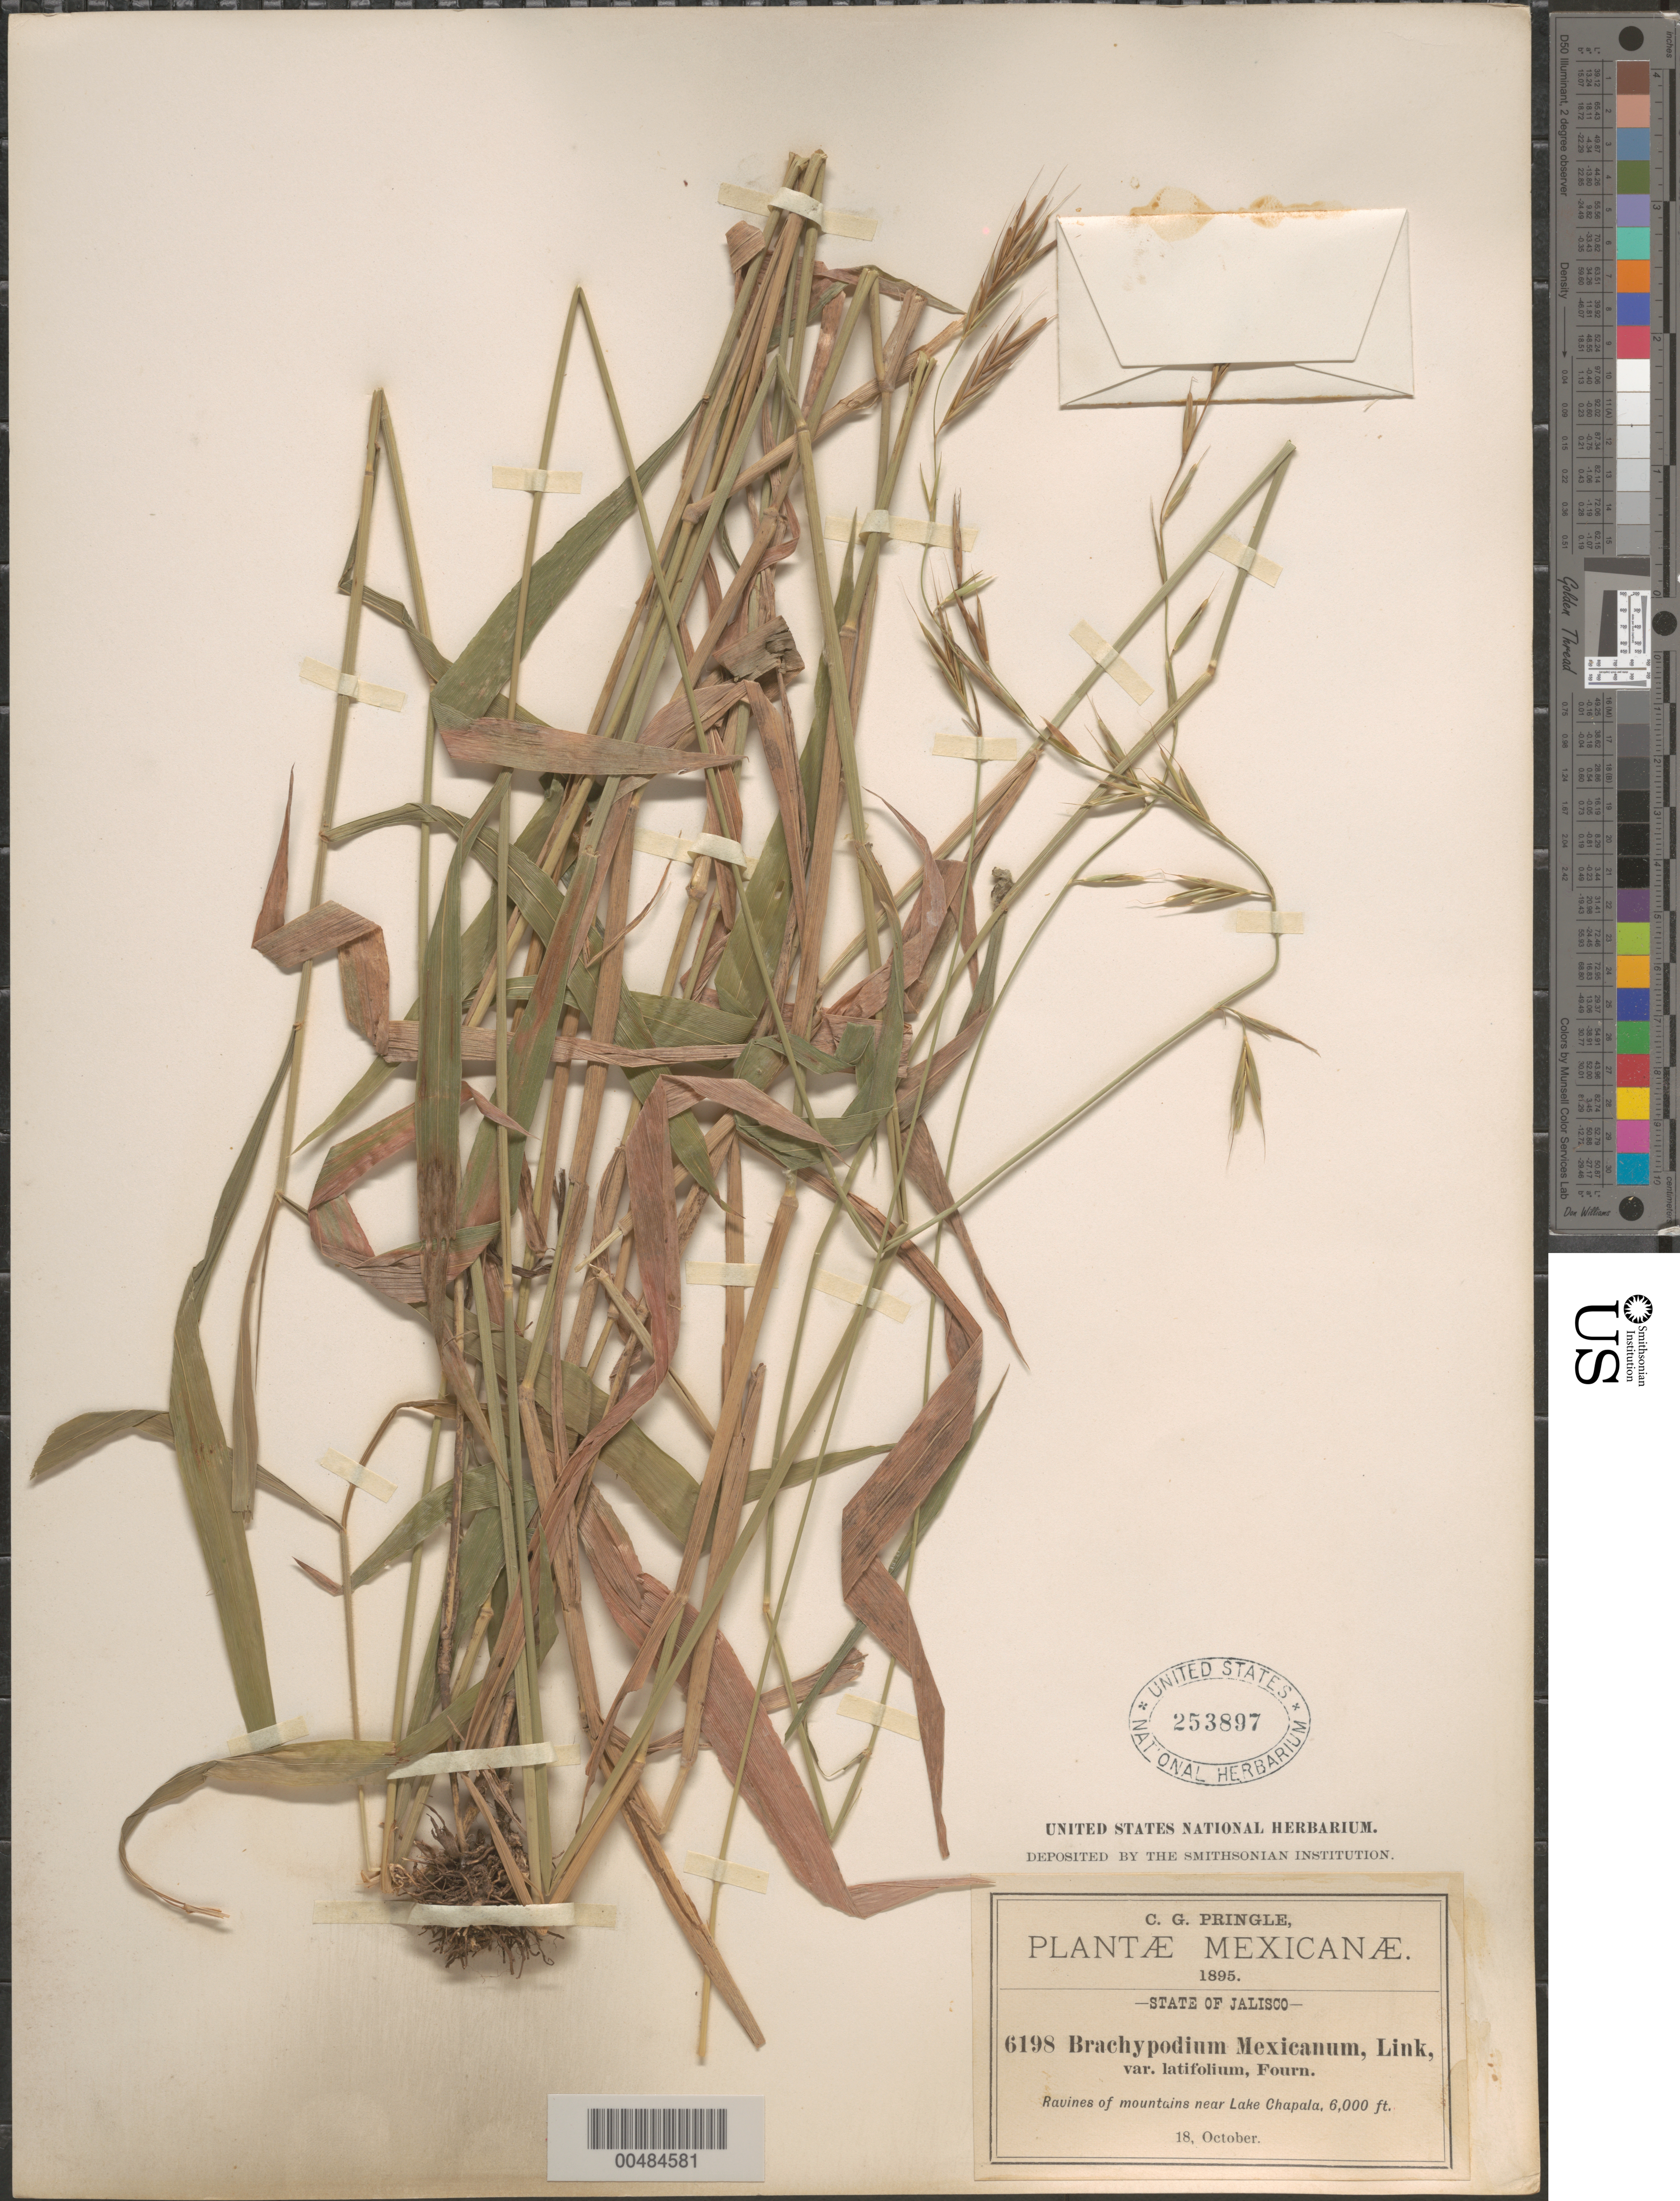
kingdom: Plantae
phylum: Tracheophyta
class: Liliopsida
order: Poales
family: Poaceae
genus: Brachypodium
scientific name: Brachypodium mexicanum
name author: (Roem. & Schult.) Link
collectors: C. G. Pringle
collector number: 6198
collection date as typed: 18 Oct 1895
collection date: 1895-10-18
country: Mexico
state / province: Jalisco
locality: Near Lake Chapala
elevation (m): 1829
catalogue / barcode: US 253897